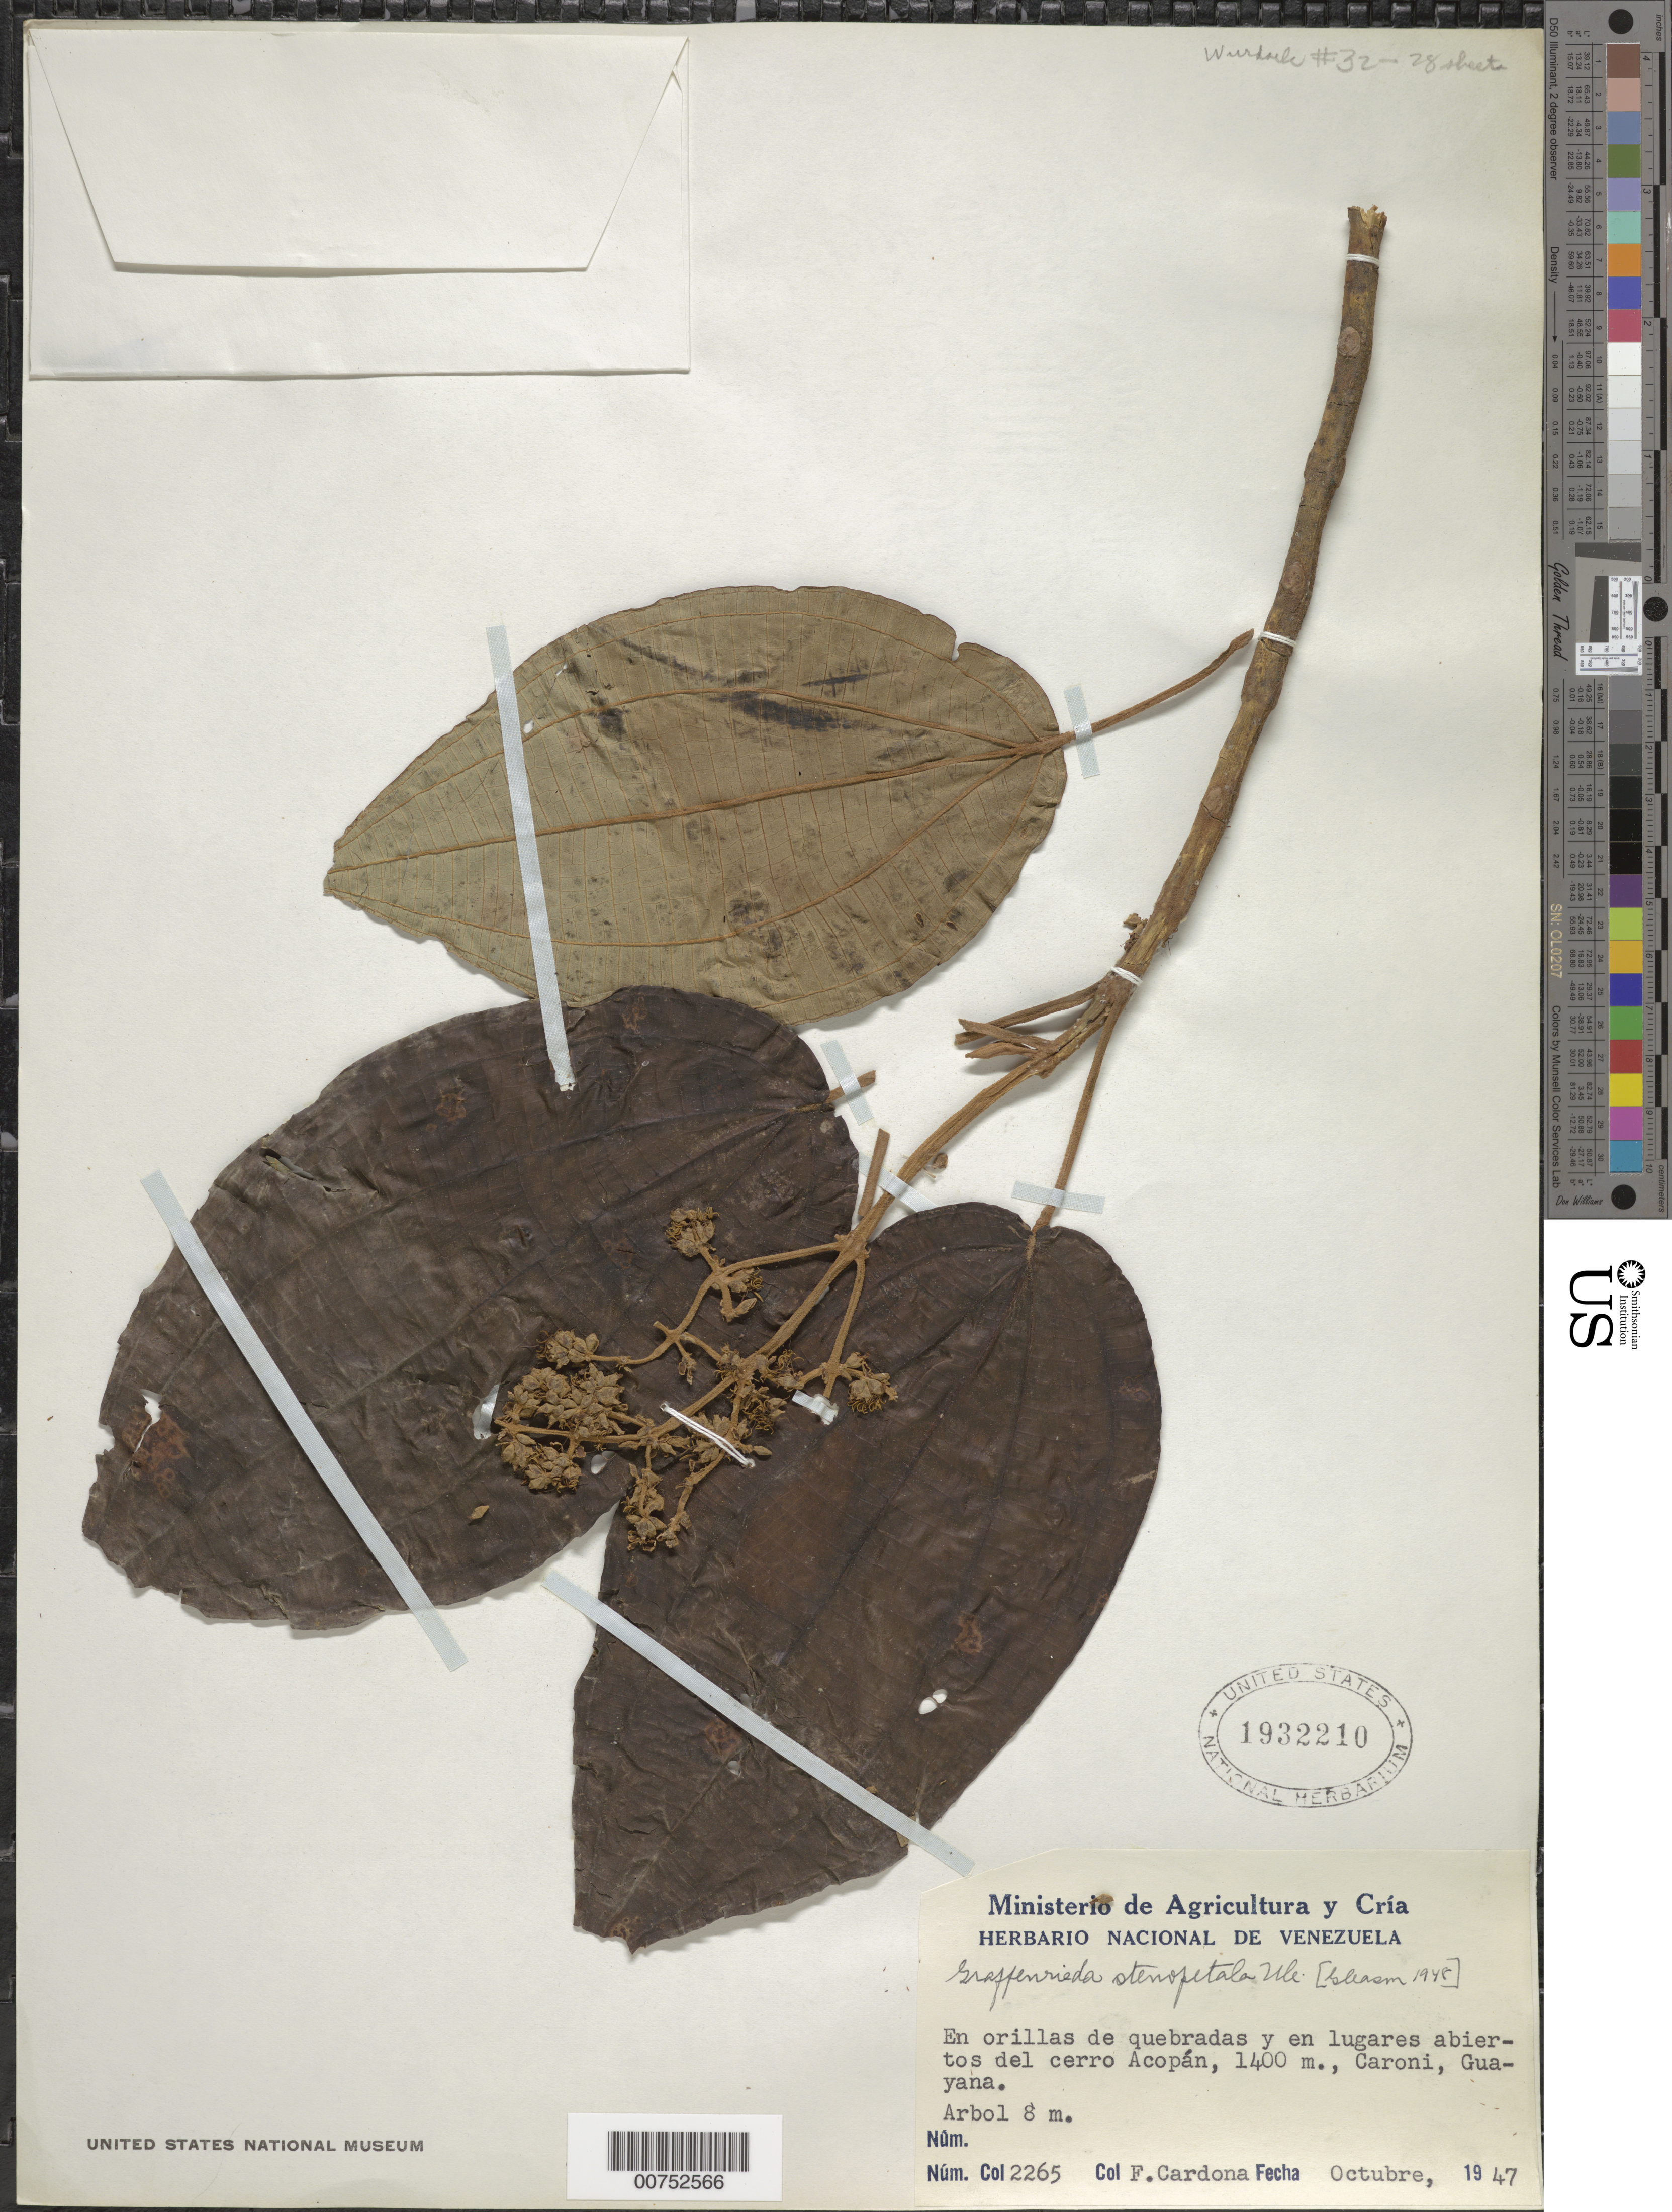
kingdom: Plantae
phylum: Tracheophyta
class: Magnoliopsida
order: Myrtales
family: Melastomataceae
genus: Graffenrieda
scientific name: Graffenrieda stenopetala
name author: Ule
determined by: Gleason, H. A.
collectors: F. Cardona Puig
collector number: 2265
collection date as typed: Oct-47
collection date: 1947-10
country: Venezuela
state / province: Bolívar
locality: Cerro Acopán, Río Caroní, Guayana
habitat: Orillas de quebradas y en lugares abiertos del cerro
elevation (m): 1400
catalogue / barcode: US 1932210